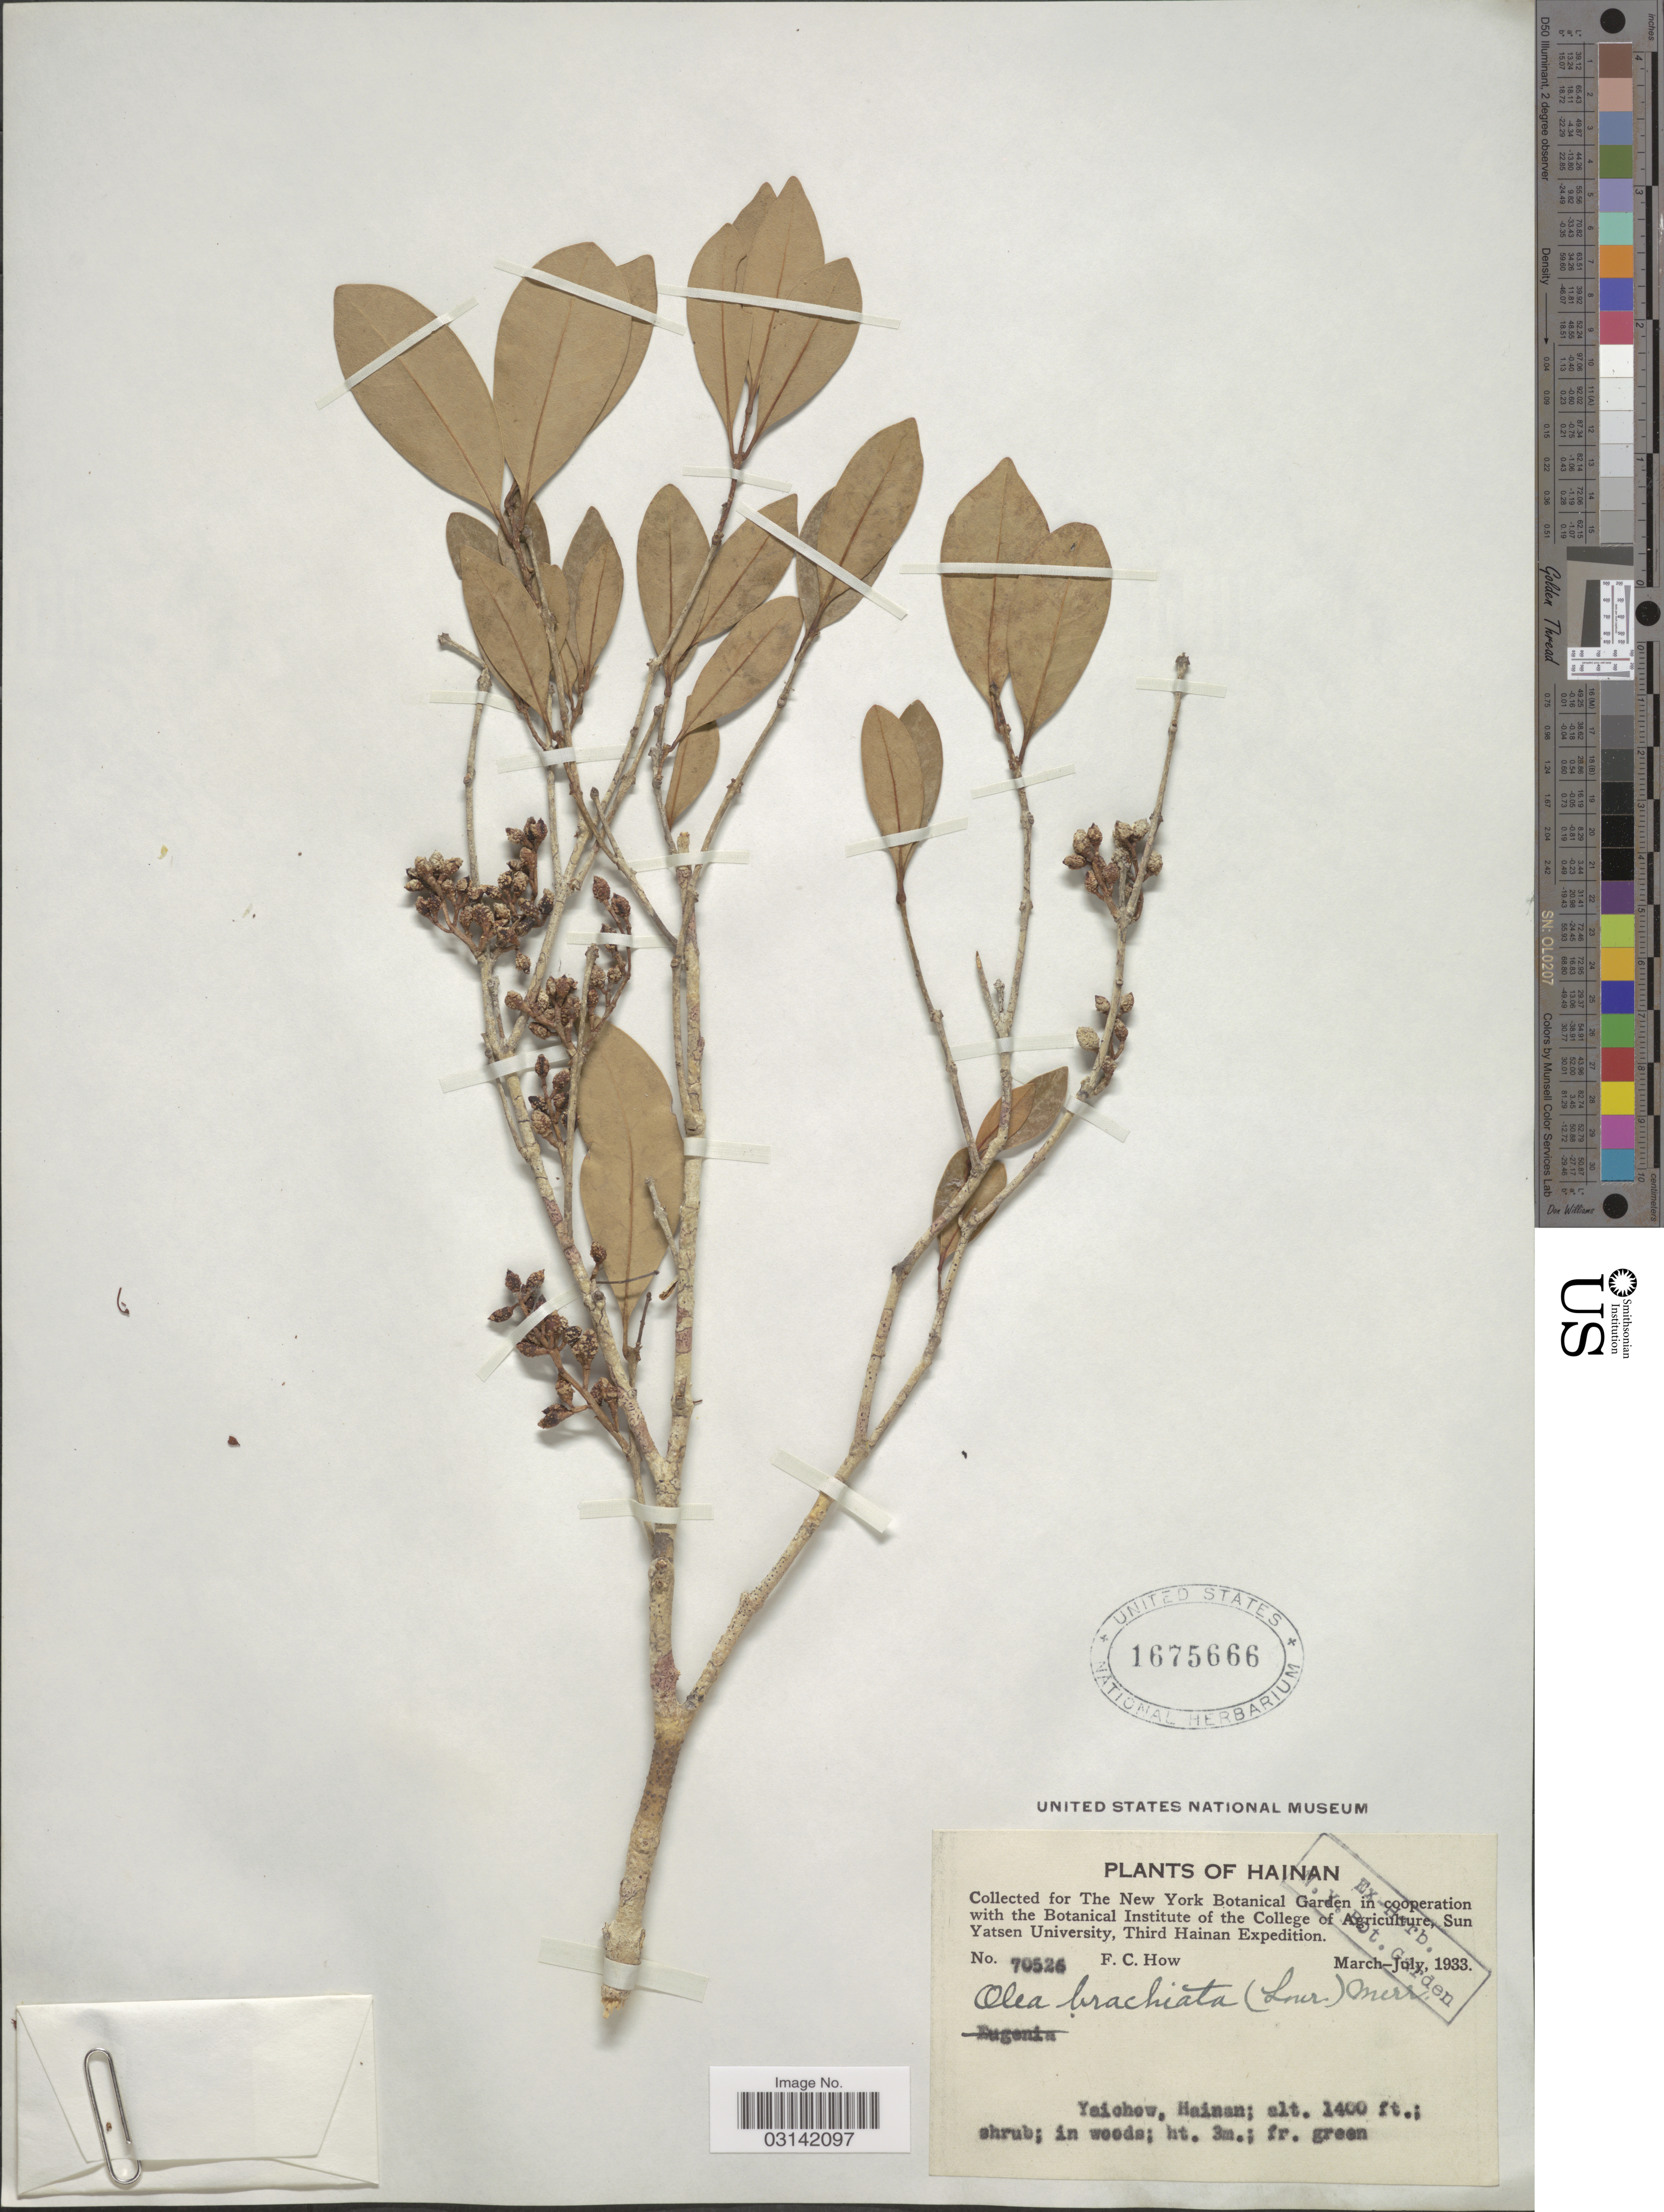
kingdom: Plantae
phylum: Tracheophyta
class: Magnoliopsida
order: Lamiales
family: Oleaceae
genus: Tetrapilus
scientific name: Tetrapilus brachiatus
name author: Lour.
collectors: F. C. How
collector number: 70526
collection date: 1933-03/1933-07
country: China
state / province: Hainan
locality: Yaichow.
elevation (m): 427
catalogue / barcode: US 1675666